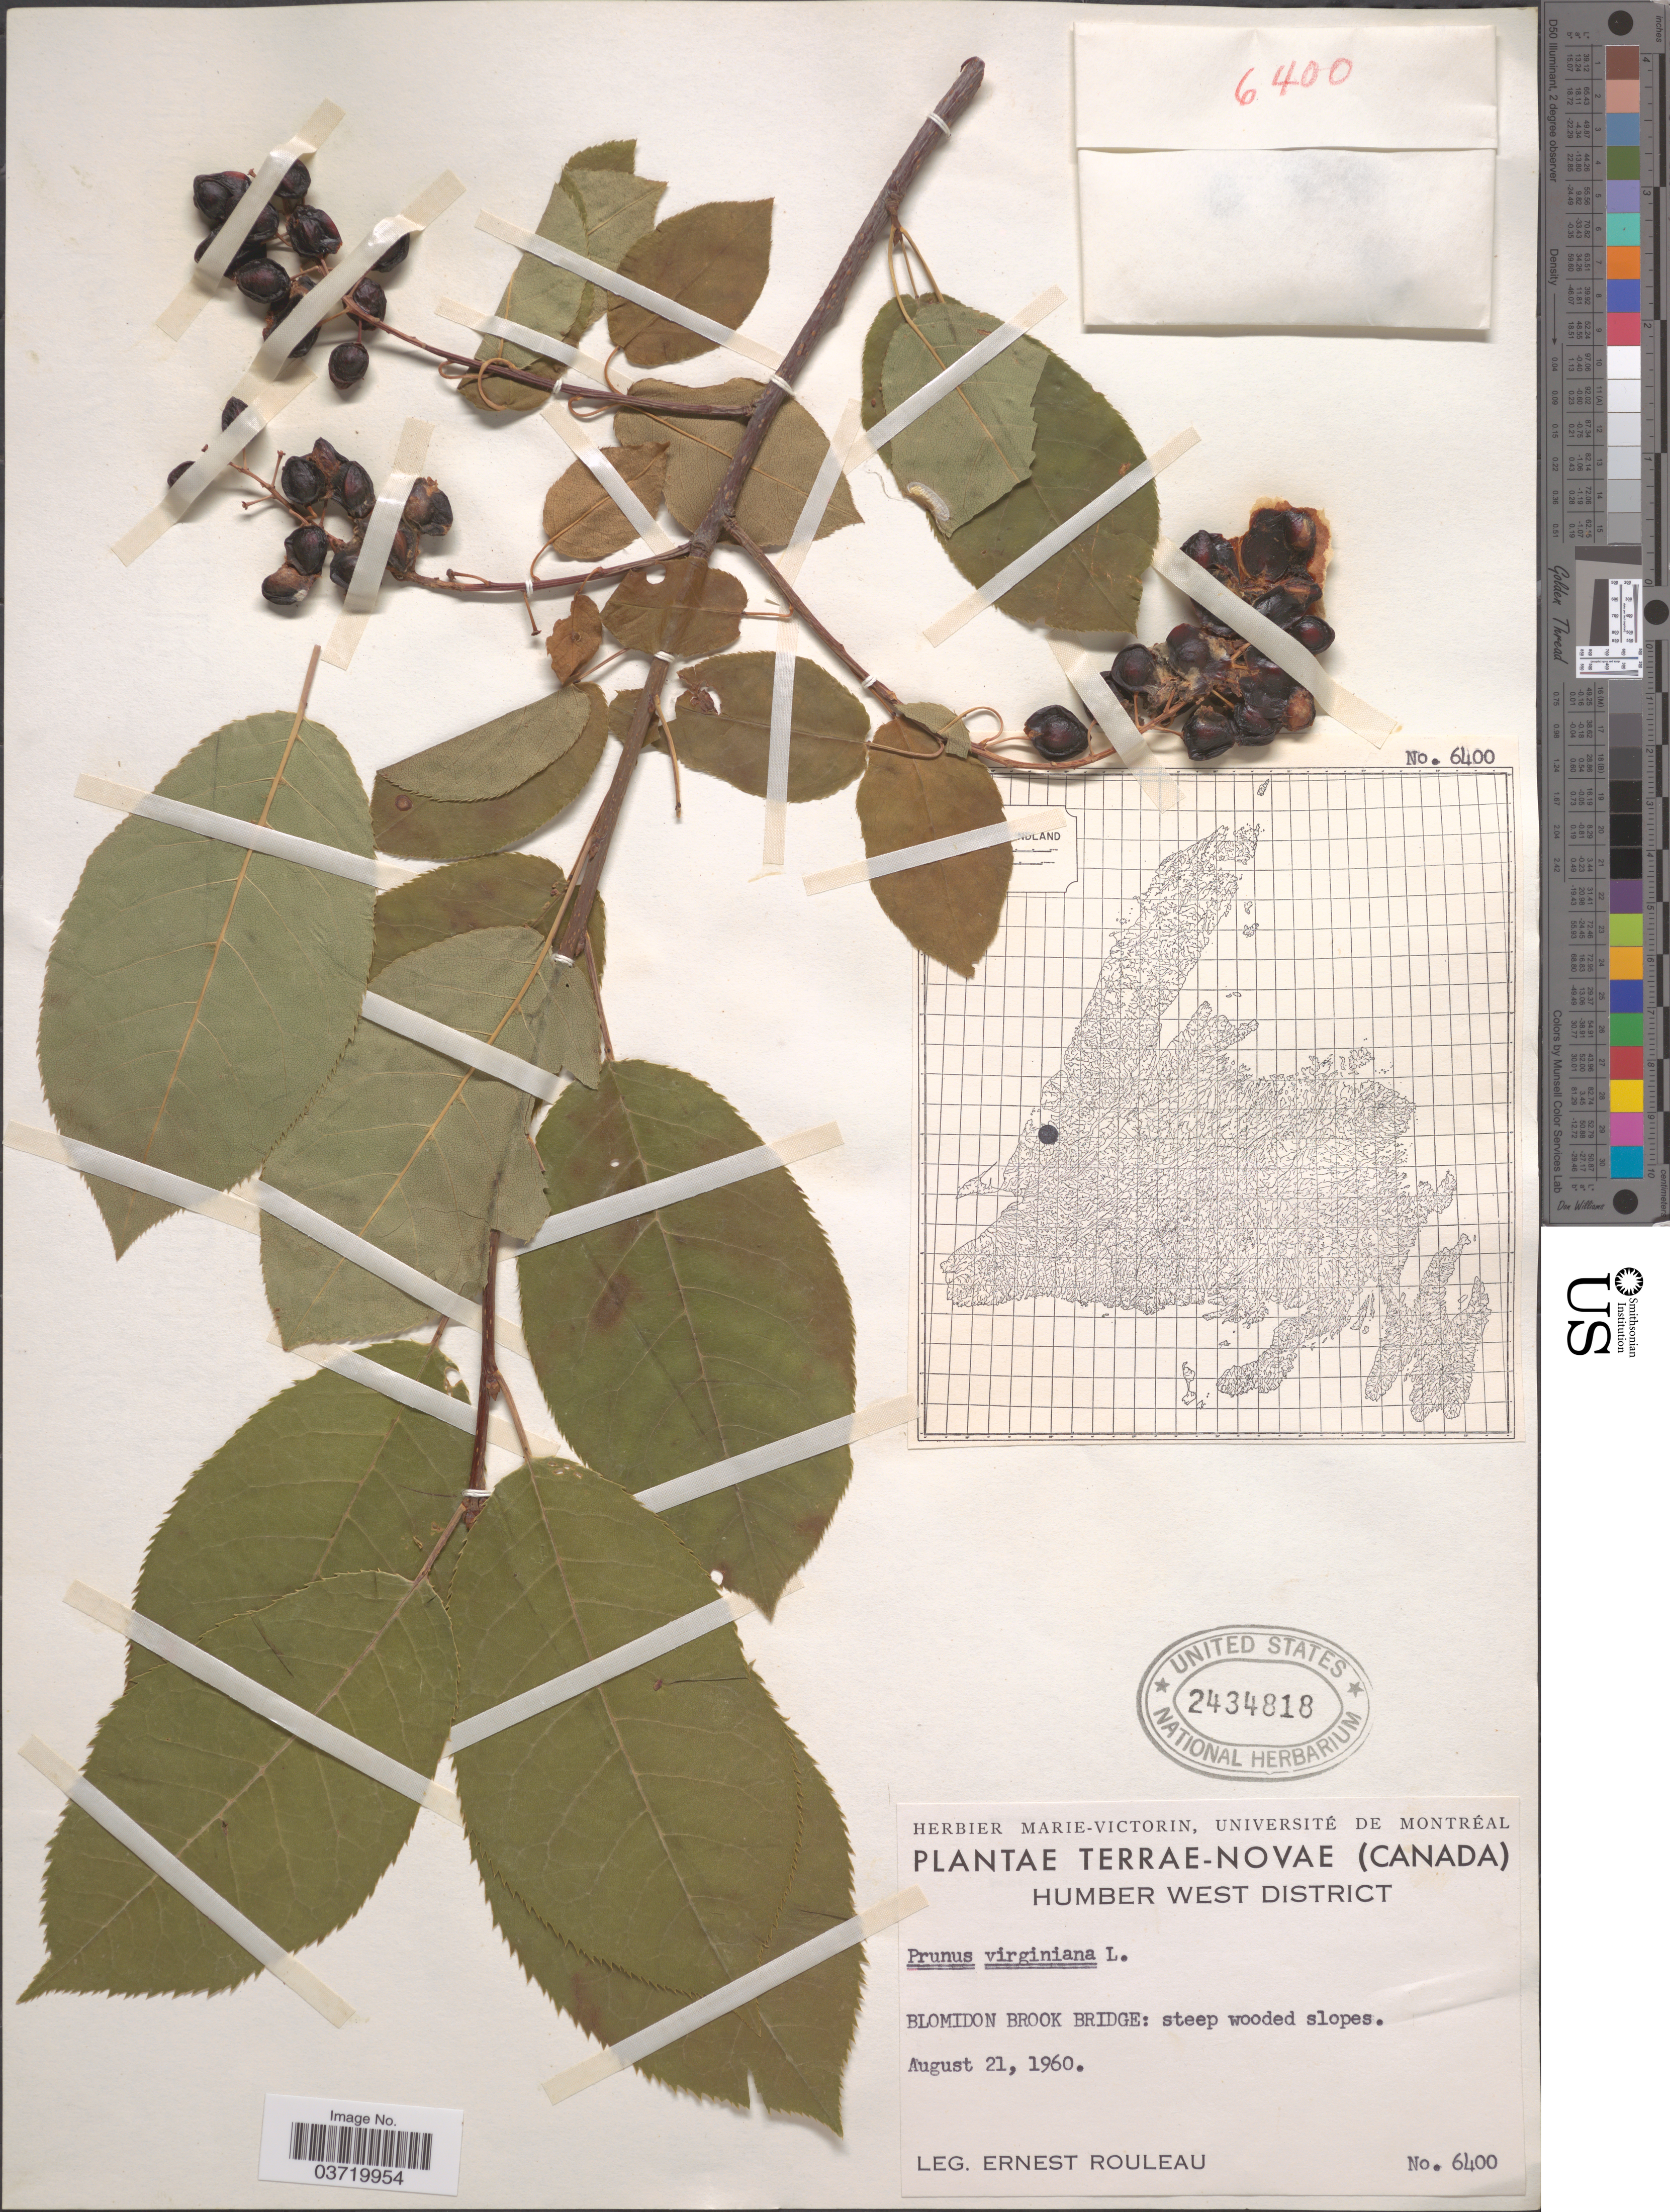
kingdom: Plantae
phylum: Tracheophyta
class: Magnoliopsida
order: Rosales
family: Rosaceae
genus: Prunus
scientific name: Prunus virginiana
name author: L.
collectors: E. Rouleau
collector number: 6400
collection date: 1960-08-21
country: Canada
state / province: Newfoundland and Labrador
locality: Terrae-Novae. Humber West District. Blomidon Brook Bridge: steep wooded slopes.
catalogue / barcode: US 2434818